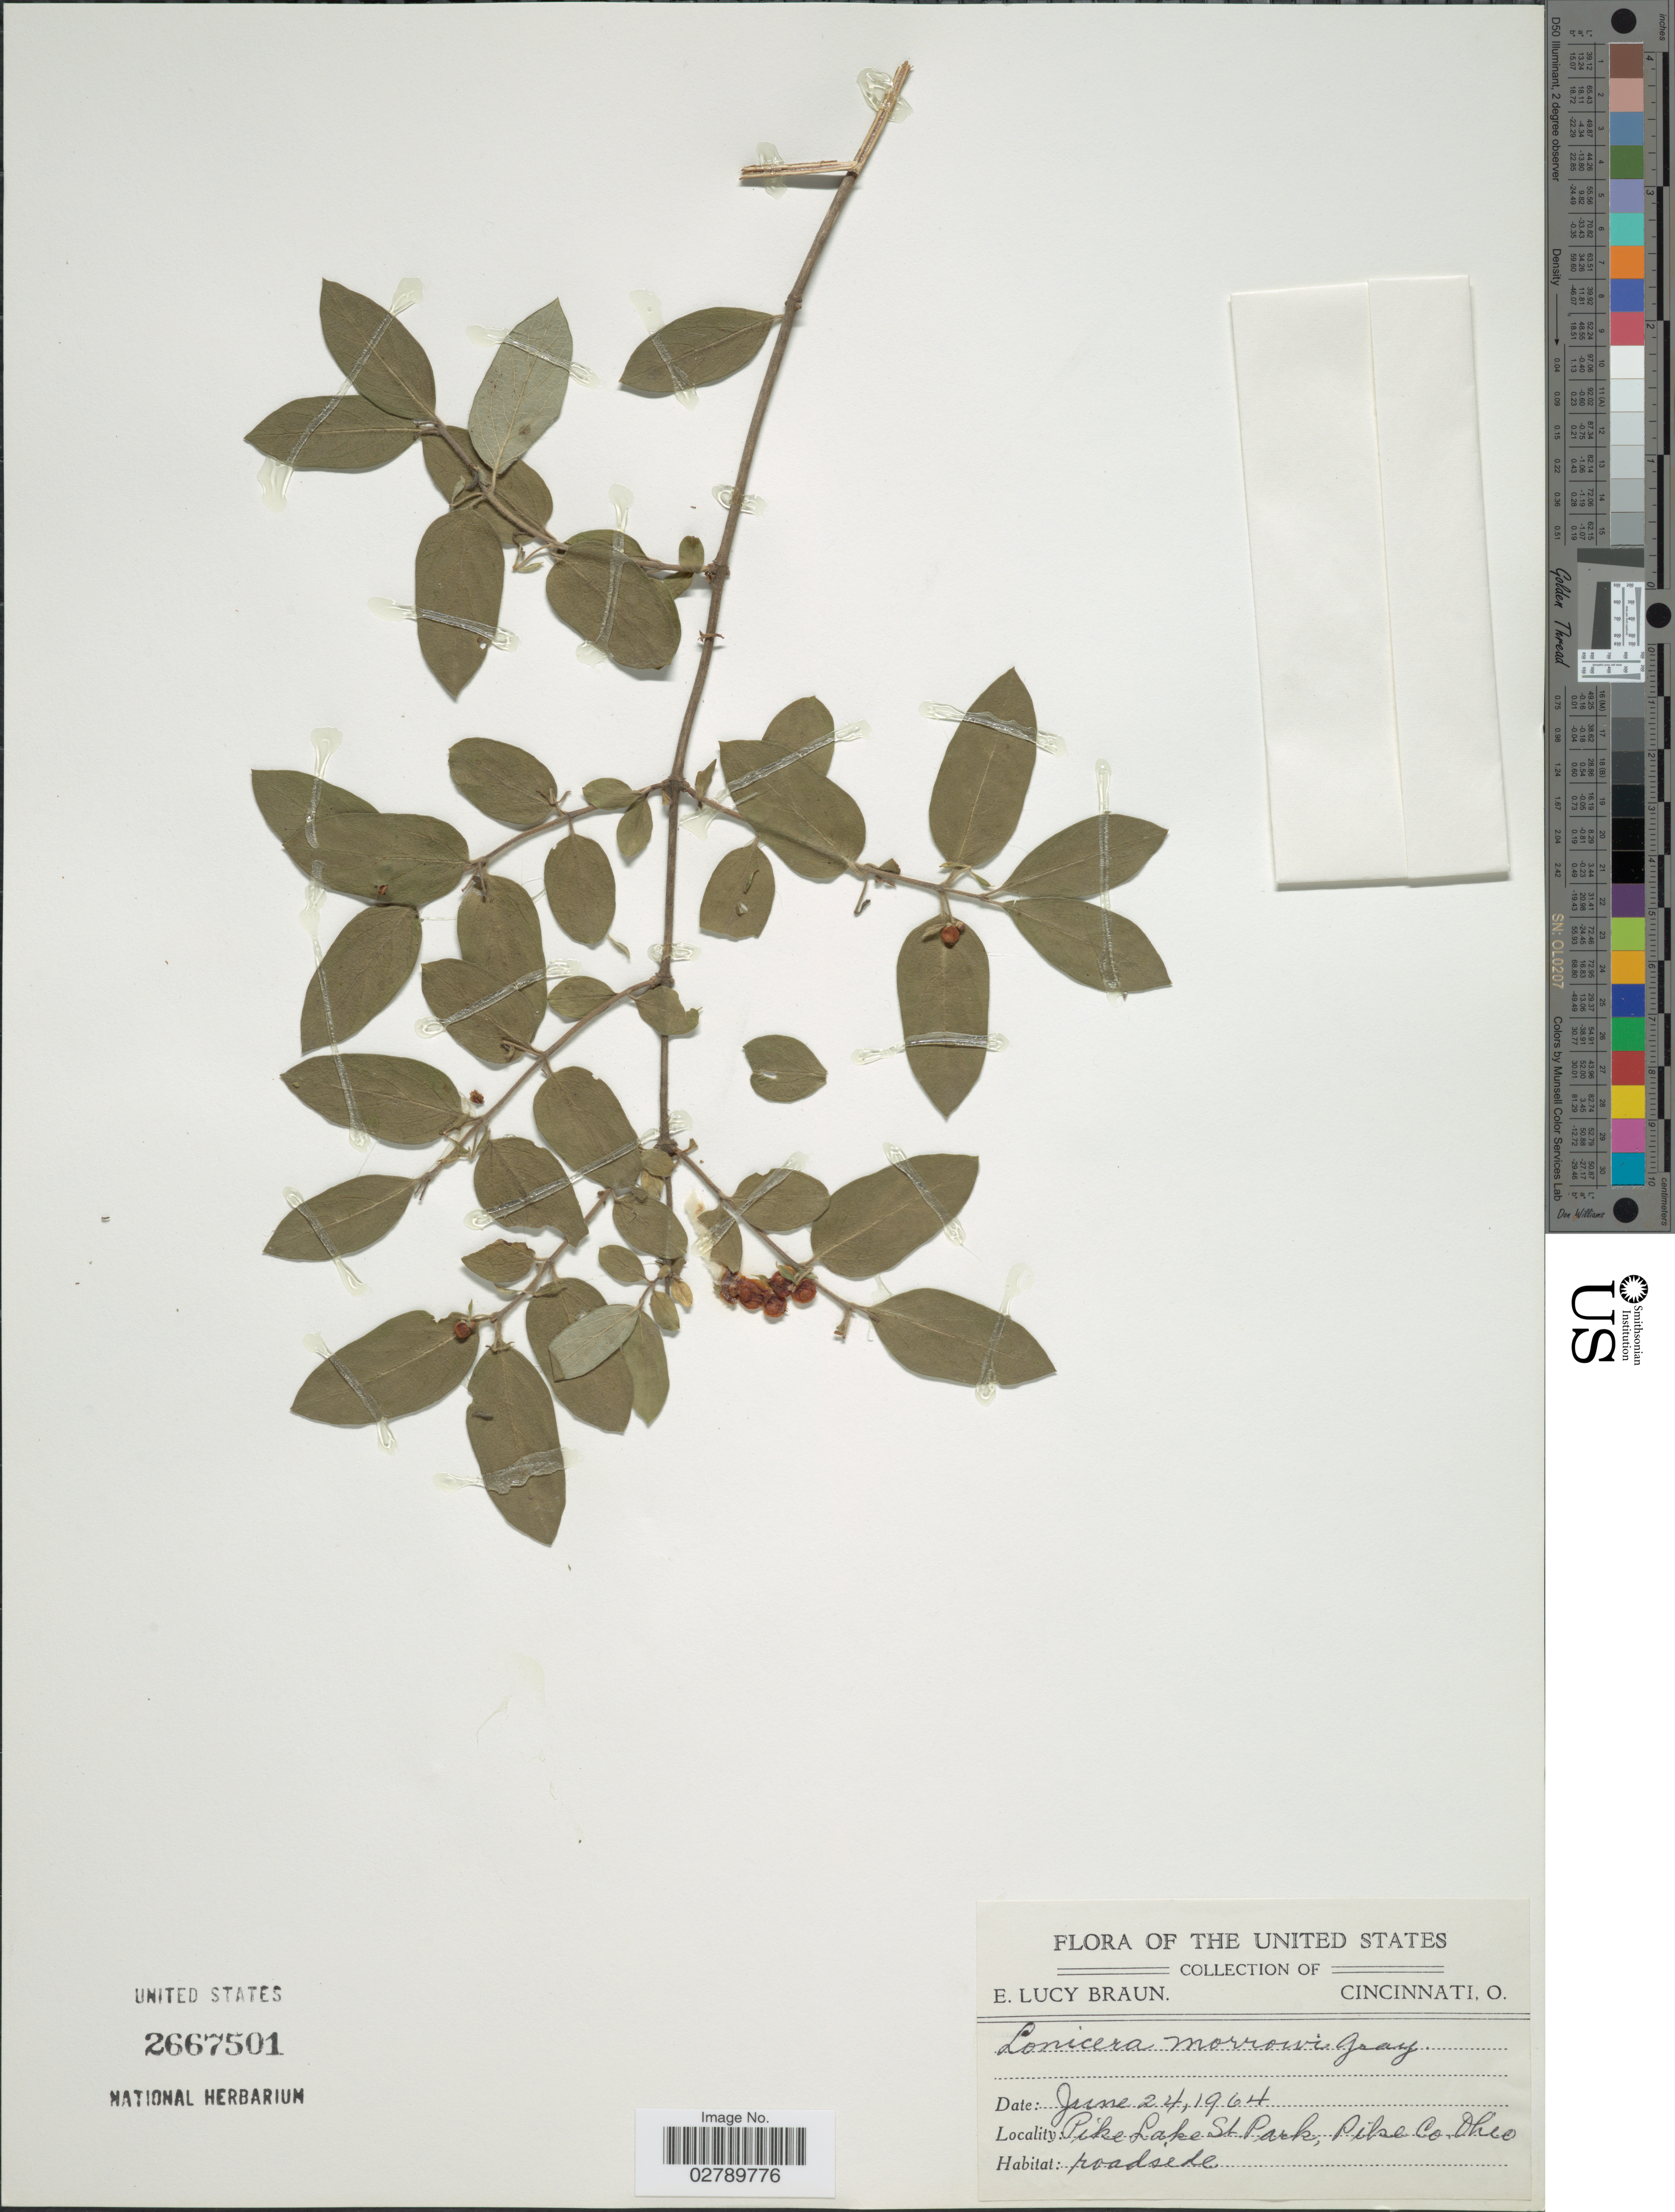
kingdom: Plantae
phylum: Tracheophyta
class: Magnoliopsida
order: Dipsacales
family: Caprifoliaceae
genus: Lonicera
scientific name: Lonicera morrowii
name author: A. Gray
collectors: E. L. Braun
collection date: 1964-06-24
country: United States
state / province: Ohio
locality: Pike Lake St. Park, Pike Co.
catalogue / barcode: US 2667501